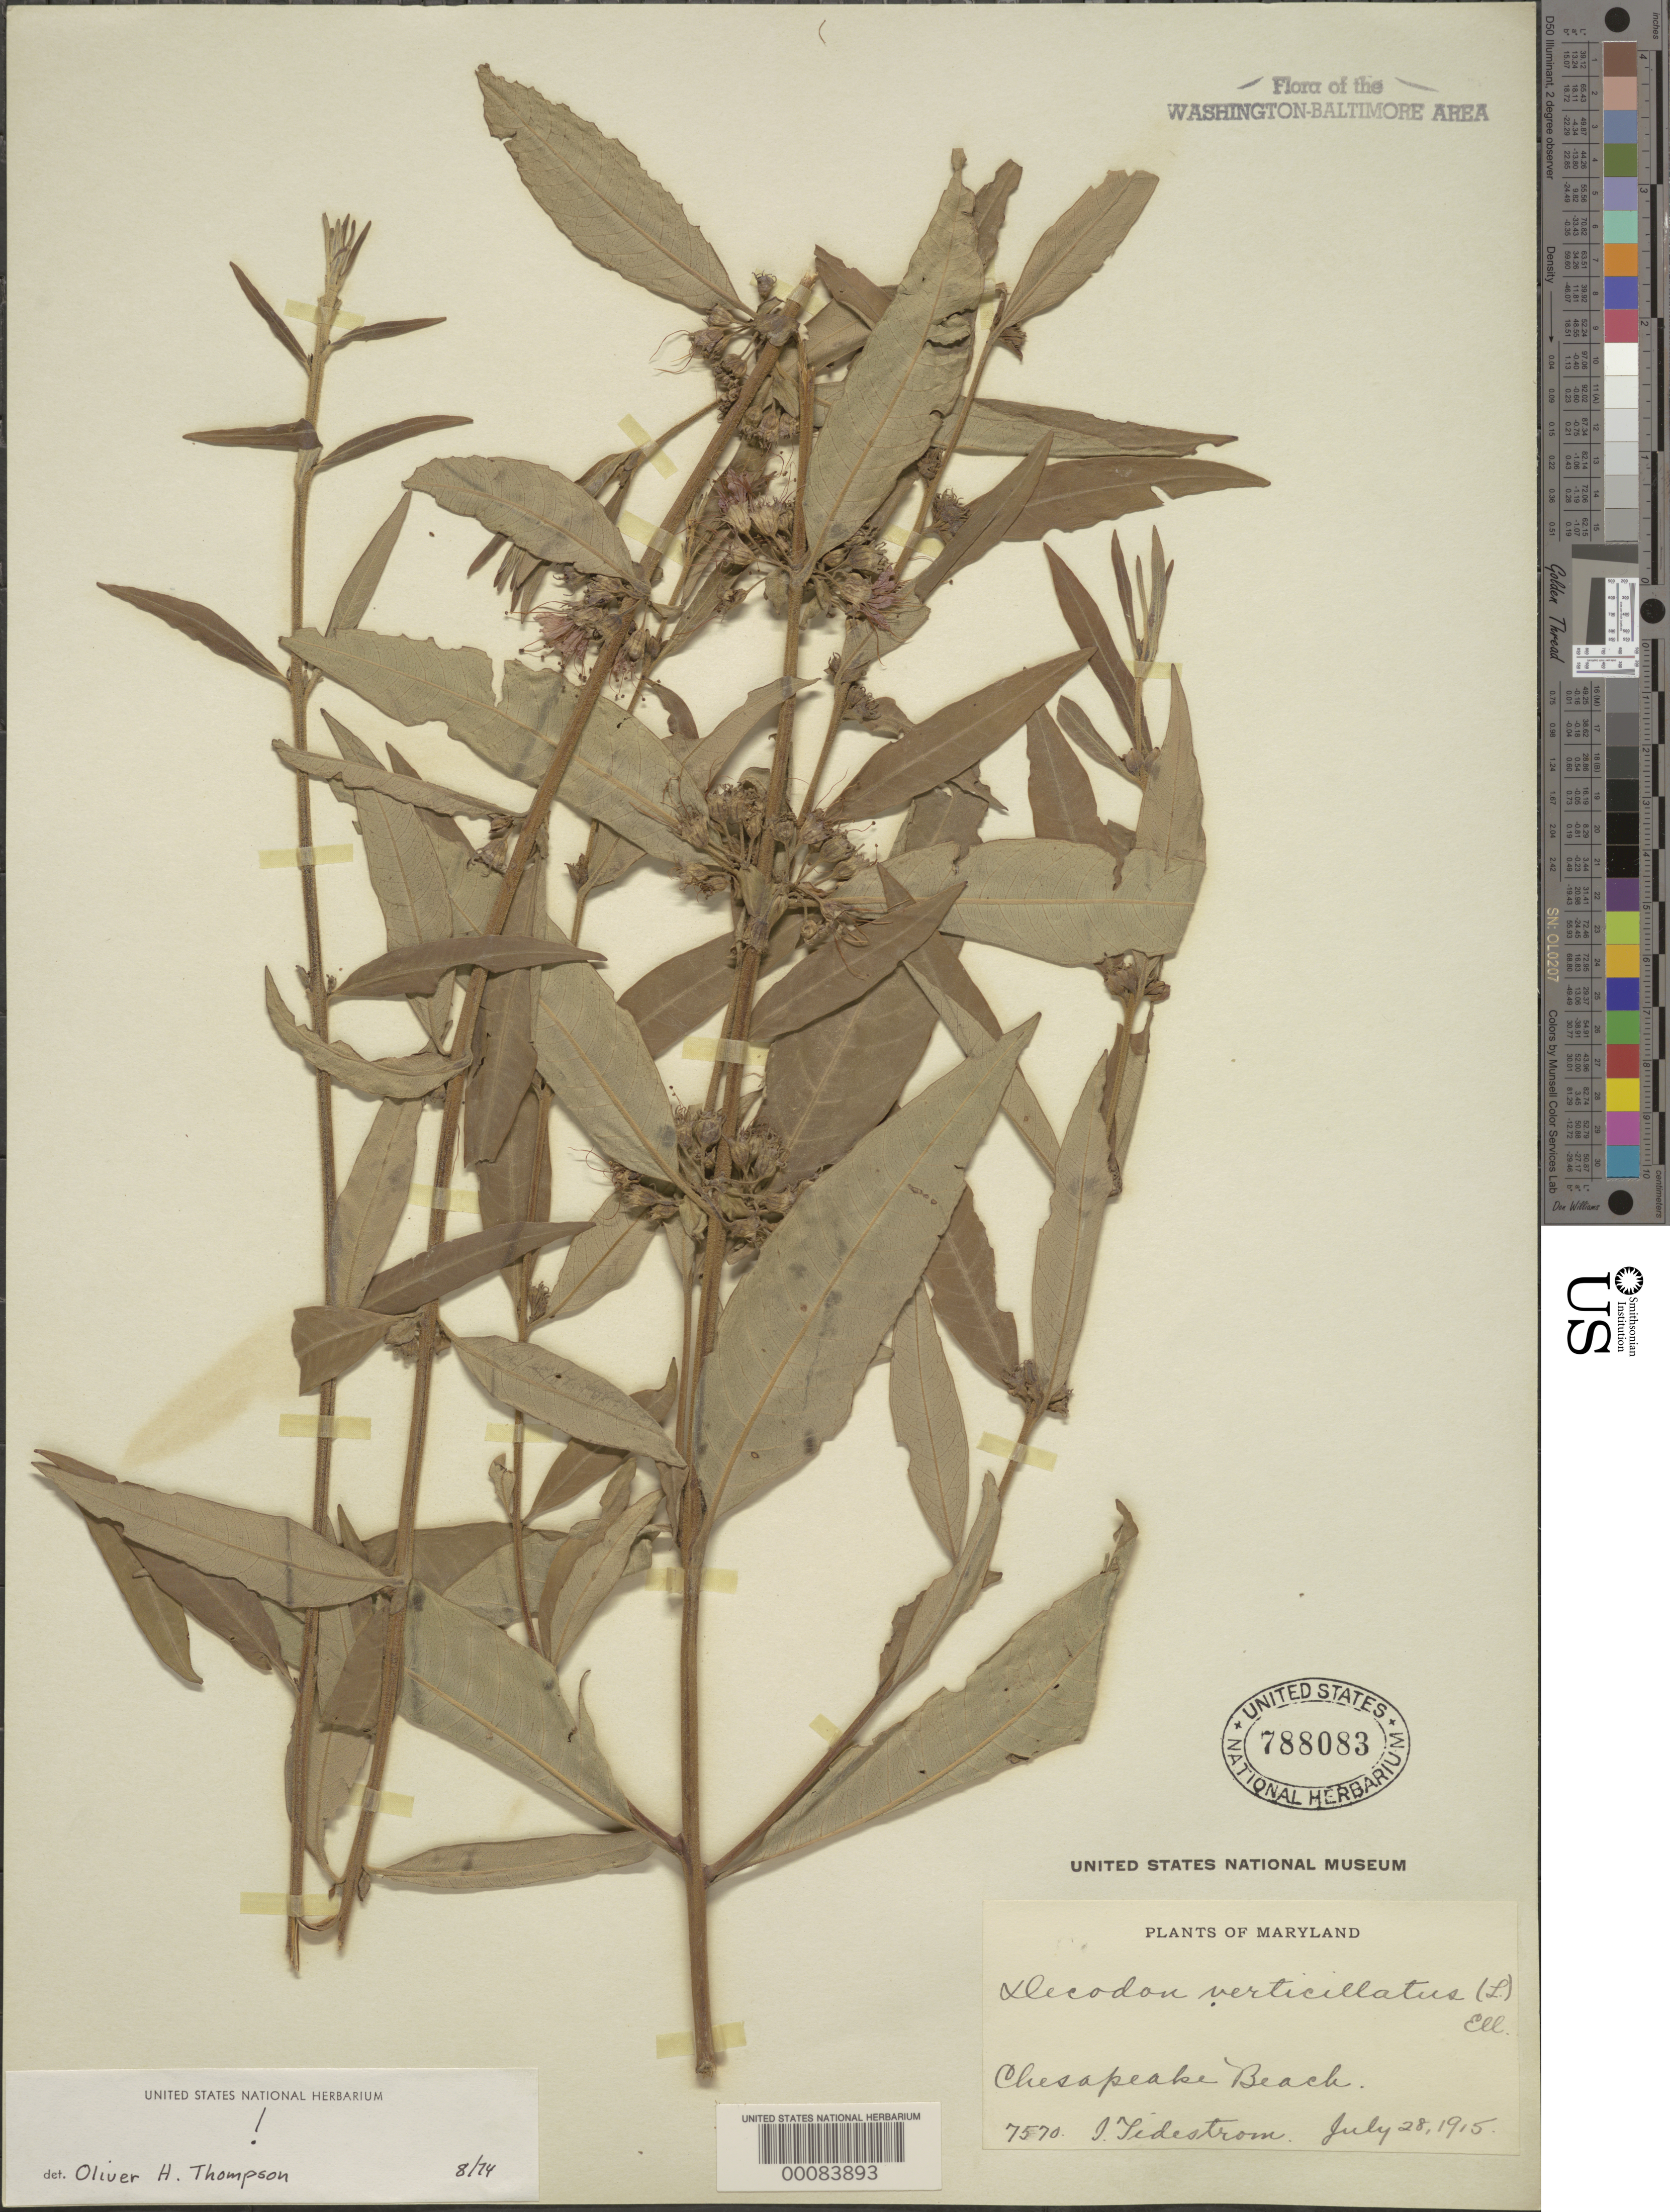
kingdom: Plantae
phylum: Tracheophyta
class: Magnoliopsida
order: Myrtales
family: Lythraceae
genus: Decodon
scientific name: Decodon verticillatus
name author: (L.) Elliott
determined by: Thompson, O. H.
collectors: I. F. Tidestrom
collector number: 7570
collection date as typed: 28 Jul 1915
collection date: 1915-07-28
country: United States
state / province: Maryland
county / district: Calvert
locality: Chesapeake Beach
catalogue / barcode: US 788083